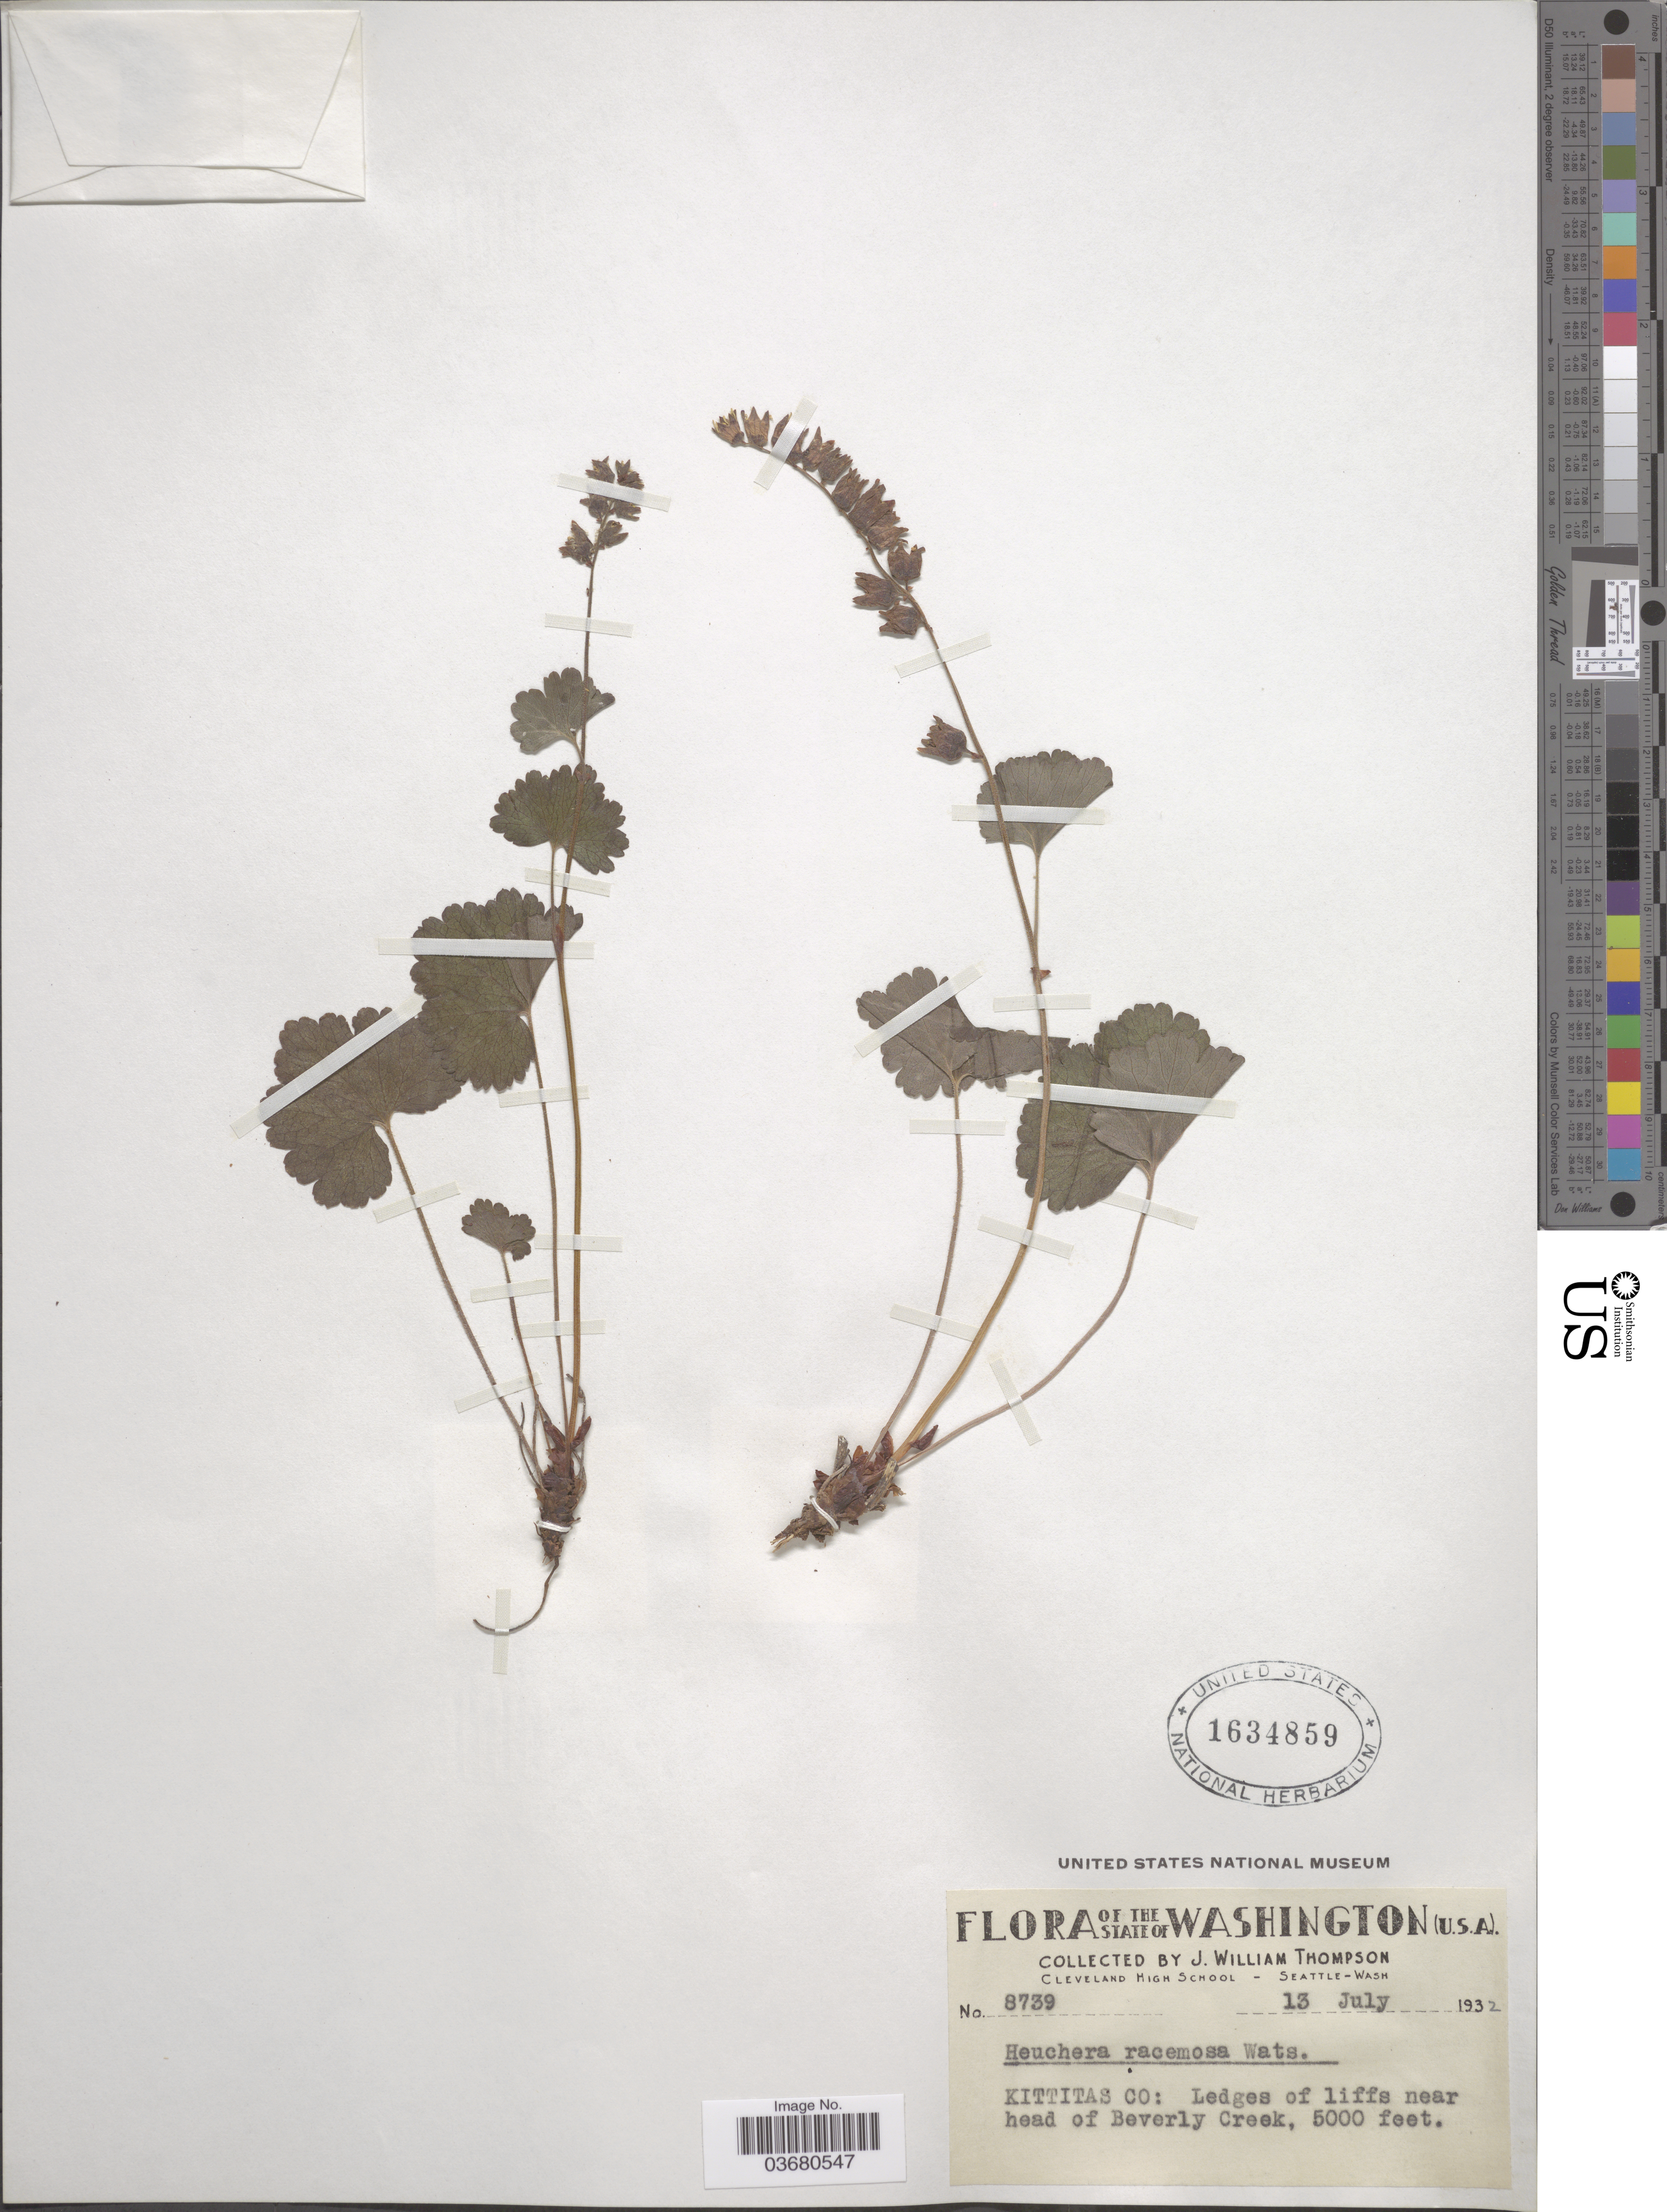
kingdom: Plantae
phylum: Tracheophyta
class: Magnoliopsida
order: Saxifragales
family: Saxifragaceae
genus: Elmera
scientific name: Elmera racemosa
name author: (S. Watson) Rydb.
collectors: J. W. Thompson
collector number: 8739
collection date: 1932-07-13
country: United States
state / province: Washington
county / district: Kittitas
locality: Kittitas Co: Ledges of liffs near head of Beverly Creek.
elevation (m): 1524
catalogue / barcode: US 1634859